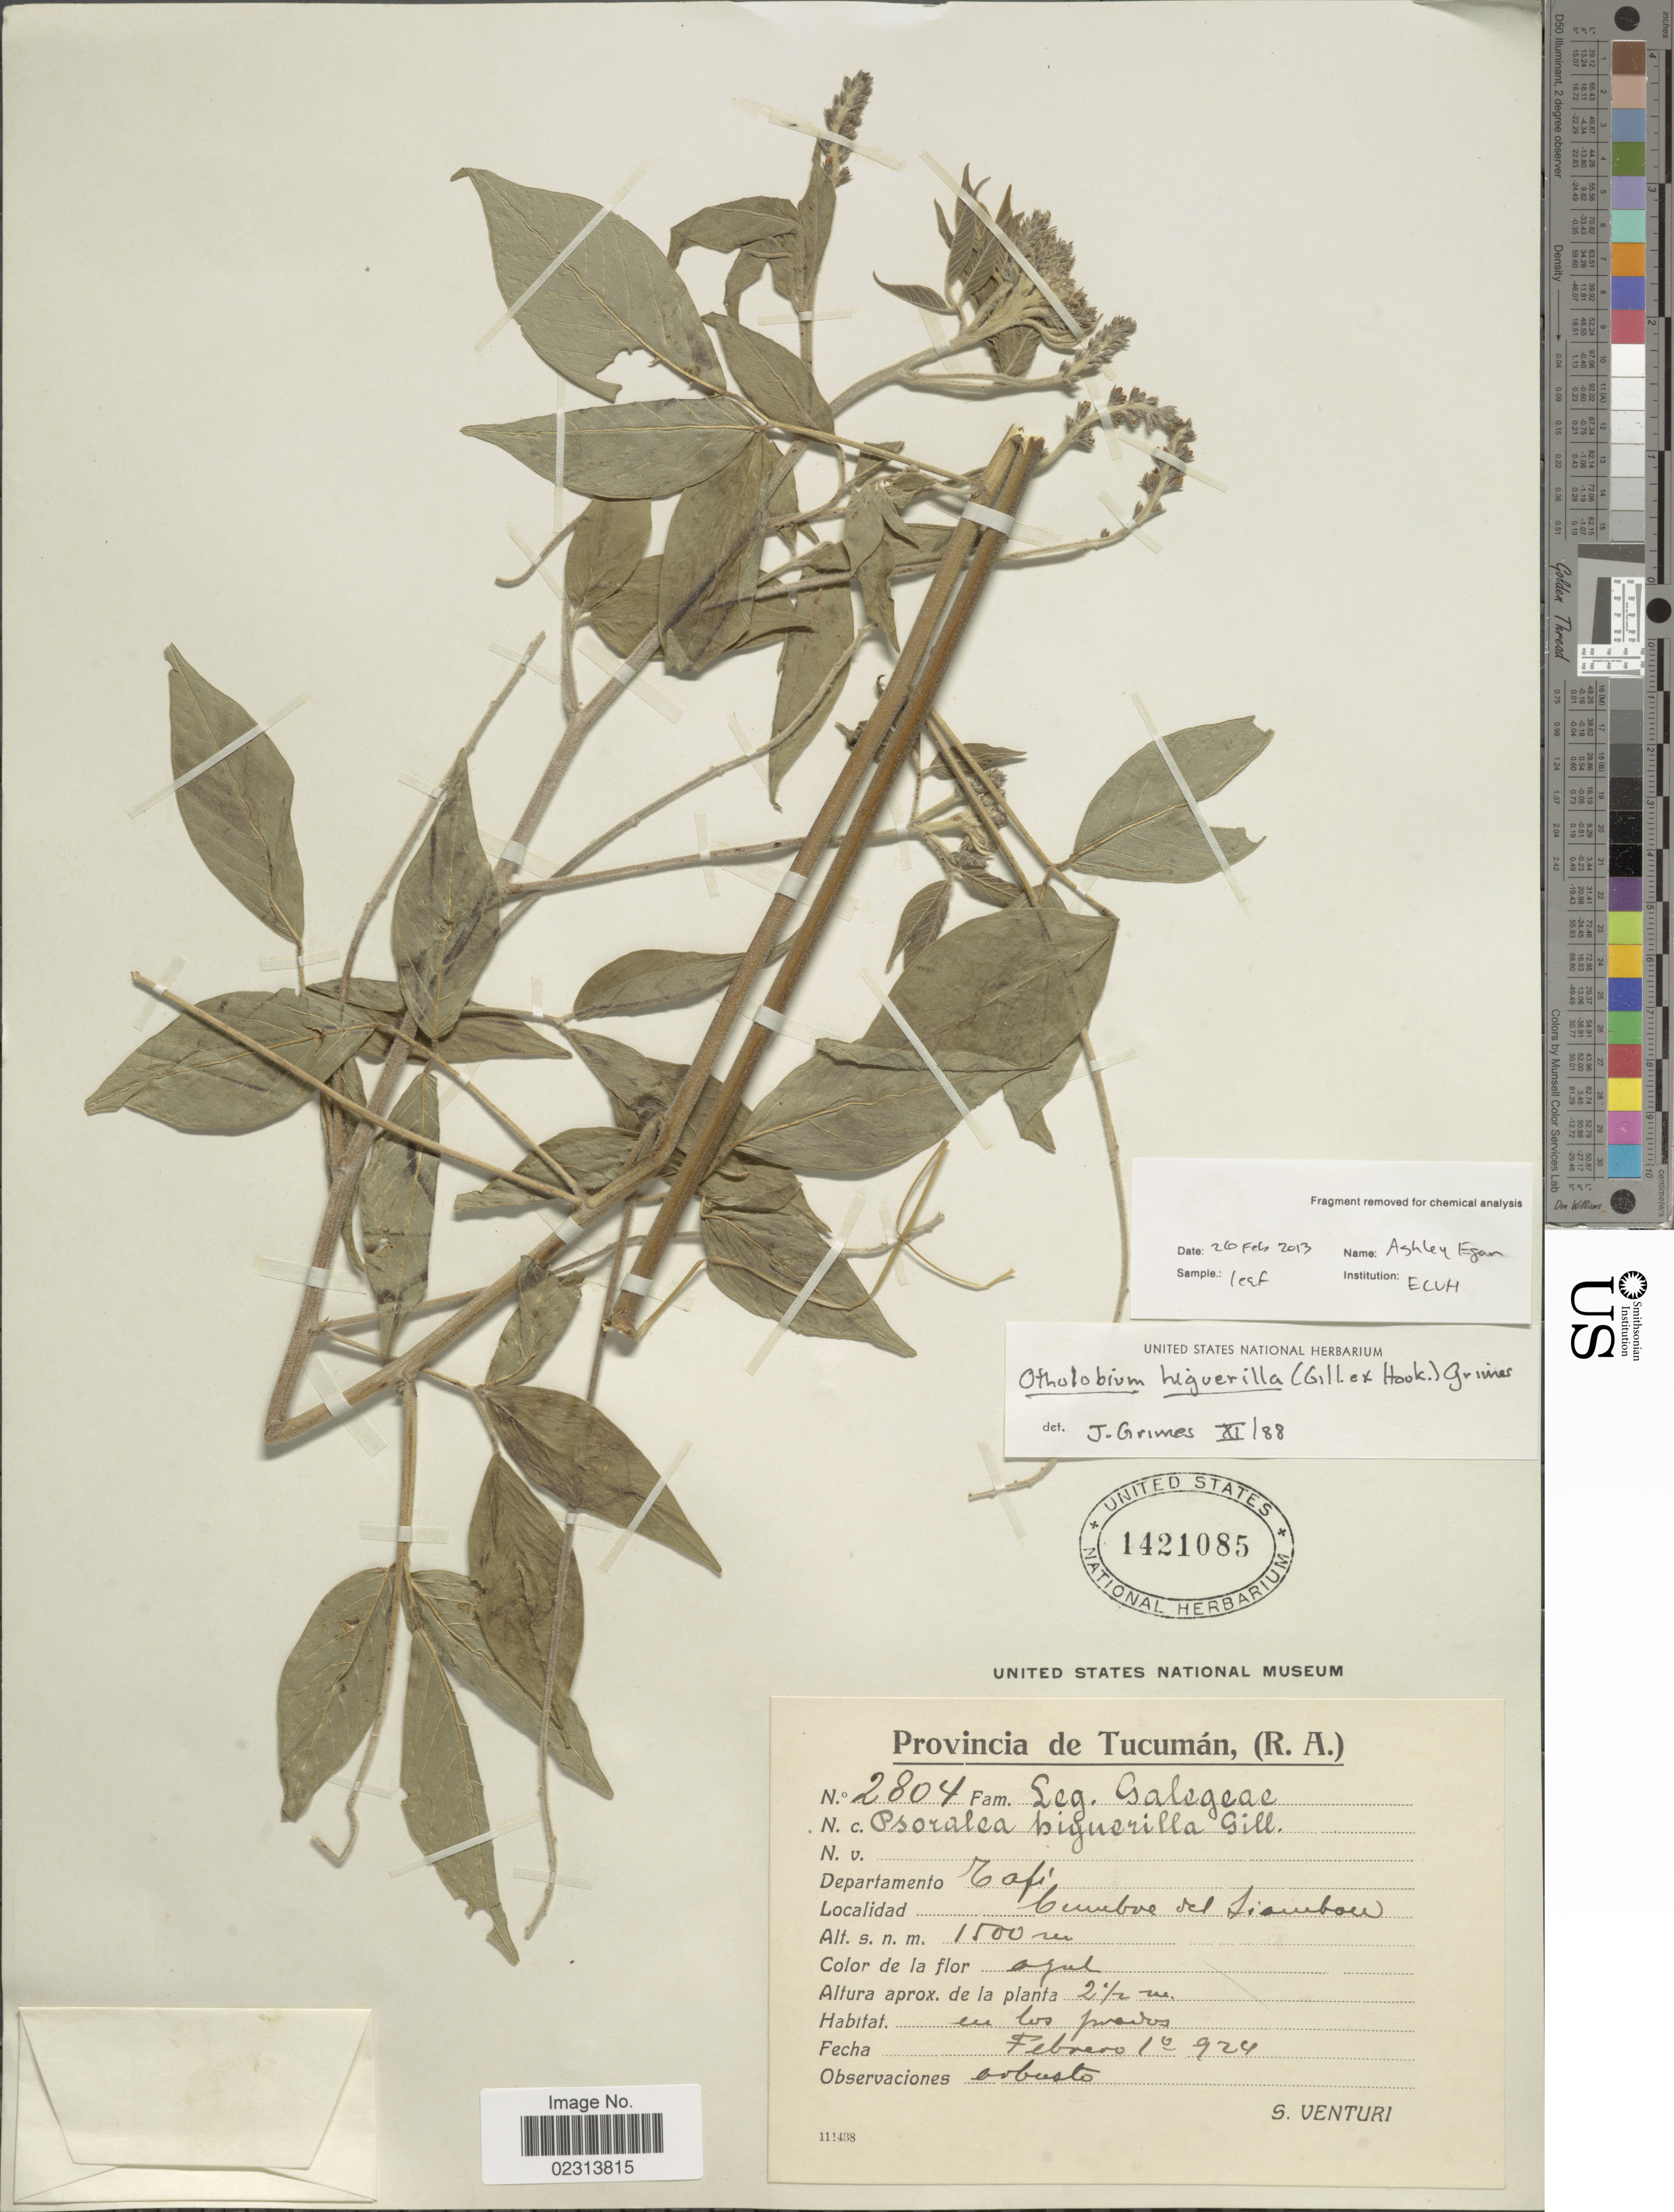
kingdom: Plantae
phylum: Tracheophyta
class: Magnoliopsida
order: Fabales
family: Fabaceae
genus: Otholobium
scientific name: Otholobium higuerilla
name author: (Gillies ex Hook.) J.W. Grimes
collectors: S. Venturi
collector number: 2804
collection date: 1924-02-01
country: Argentina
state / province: Tucuman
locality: Provincia de Tucuman (R. A.), Departamento Tafi, Cumbre del Tiambro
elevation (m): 1500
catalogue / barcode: US 1421085